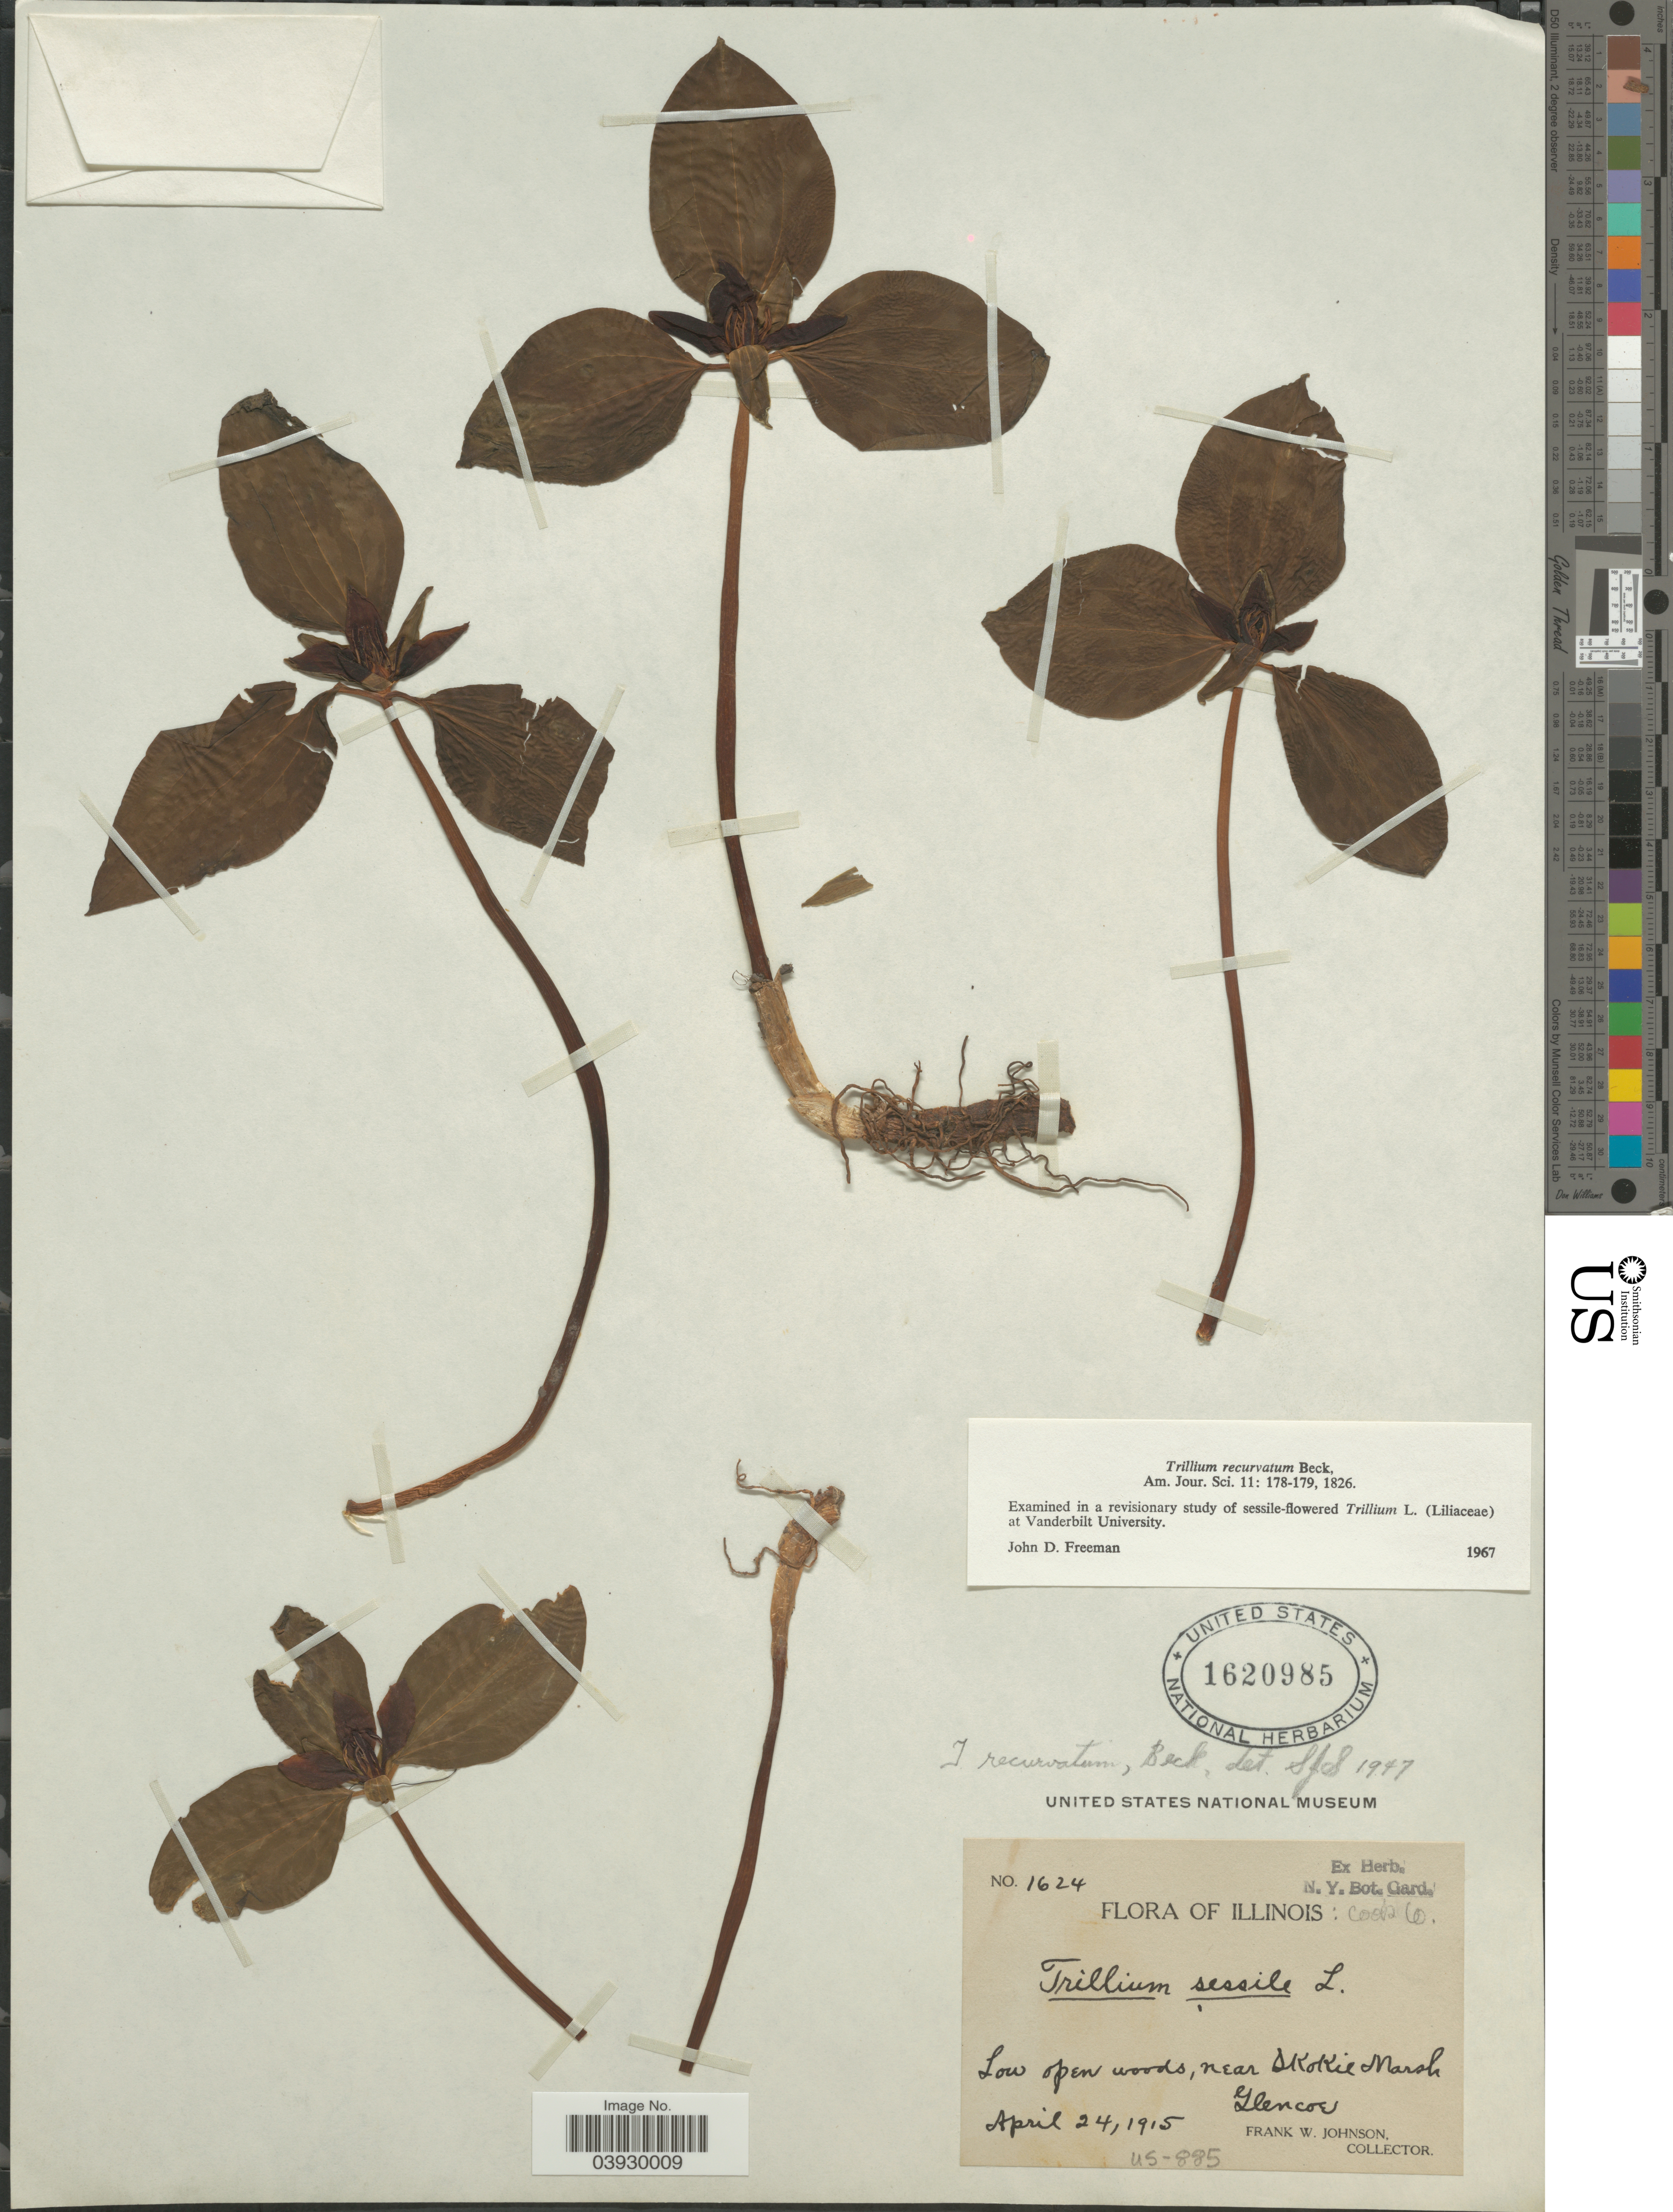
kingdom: Plantae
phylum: Tracheophyta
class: Liliopsida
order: Liliales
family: Melanthiaceae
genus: Trillium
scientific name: Trillium recurvatum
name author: L.C. Beck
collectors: F. W. Johnson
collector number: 1624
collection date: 1915-04-24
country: United States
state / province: Illinois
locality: Cook Co. Low open woods, near Skokie Marsh, Glencoe.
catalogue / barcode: US 1620985